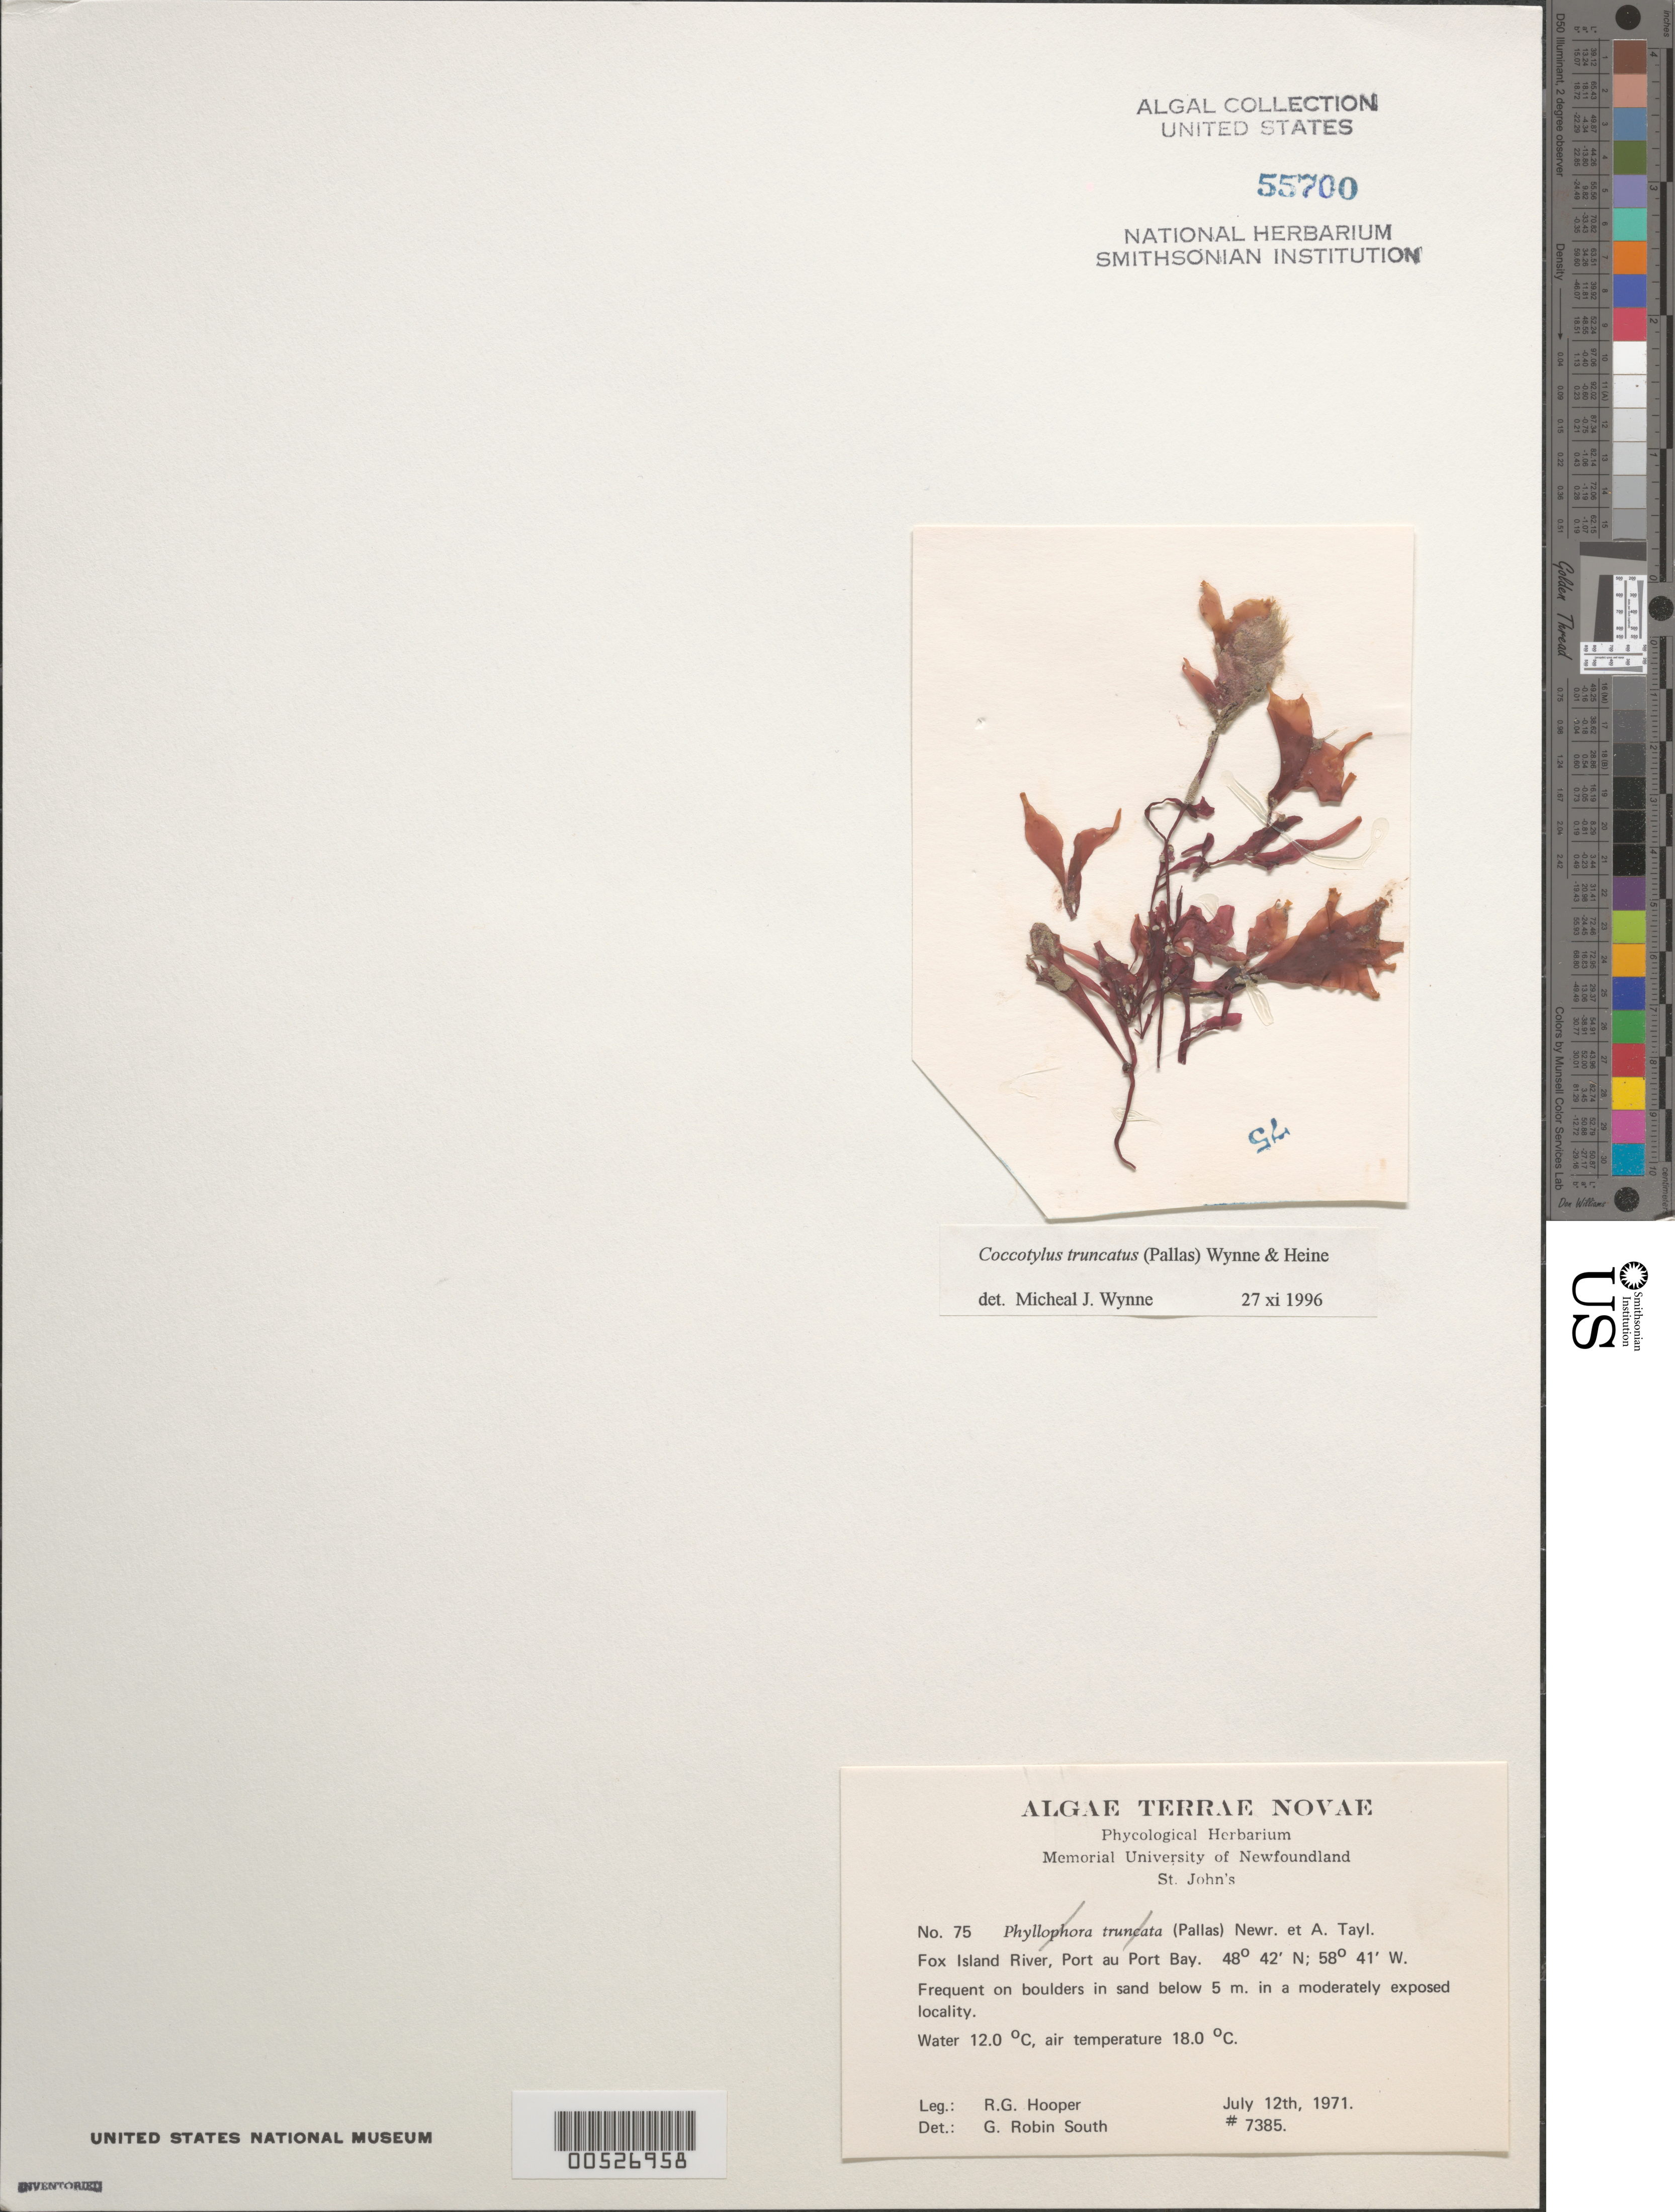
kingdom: Plantae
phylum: Rhodophyta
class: Florideophyceae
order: Gigartinales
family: Phyllophoraceae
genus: Coccotylus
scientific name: Coccotylus truncatus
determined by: Wynne, M. J.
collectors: R. G. Hooper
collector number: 7385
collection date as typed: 12 Jul 1971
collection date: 1971-07-12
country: Canada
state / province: Newfoundland and Labrador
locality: Fox Island River, Port au Port Bay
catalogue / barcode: US 55700